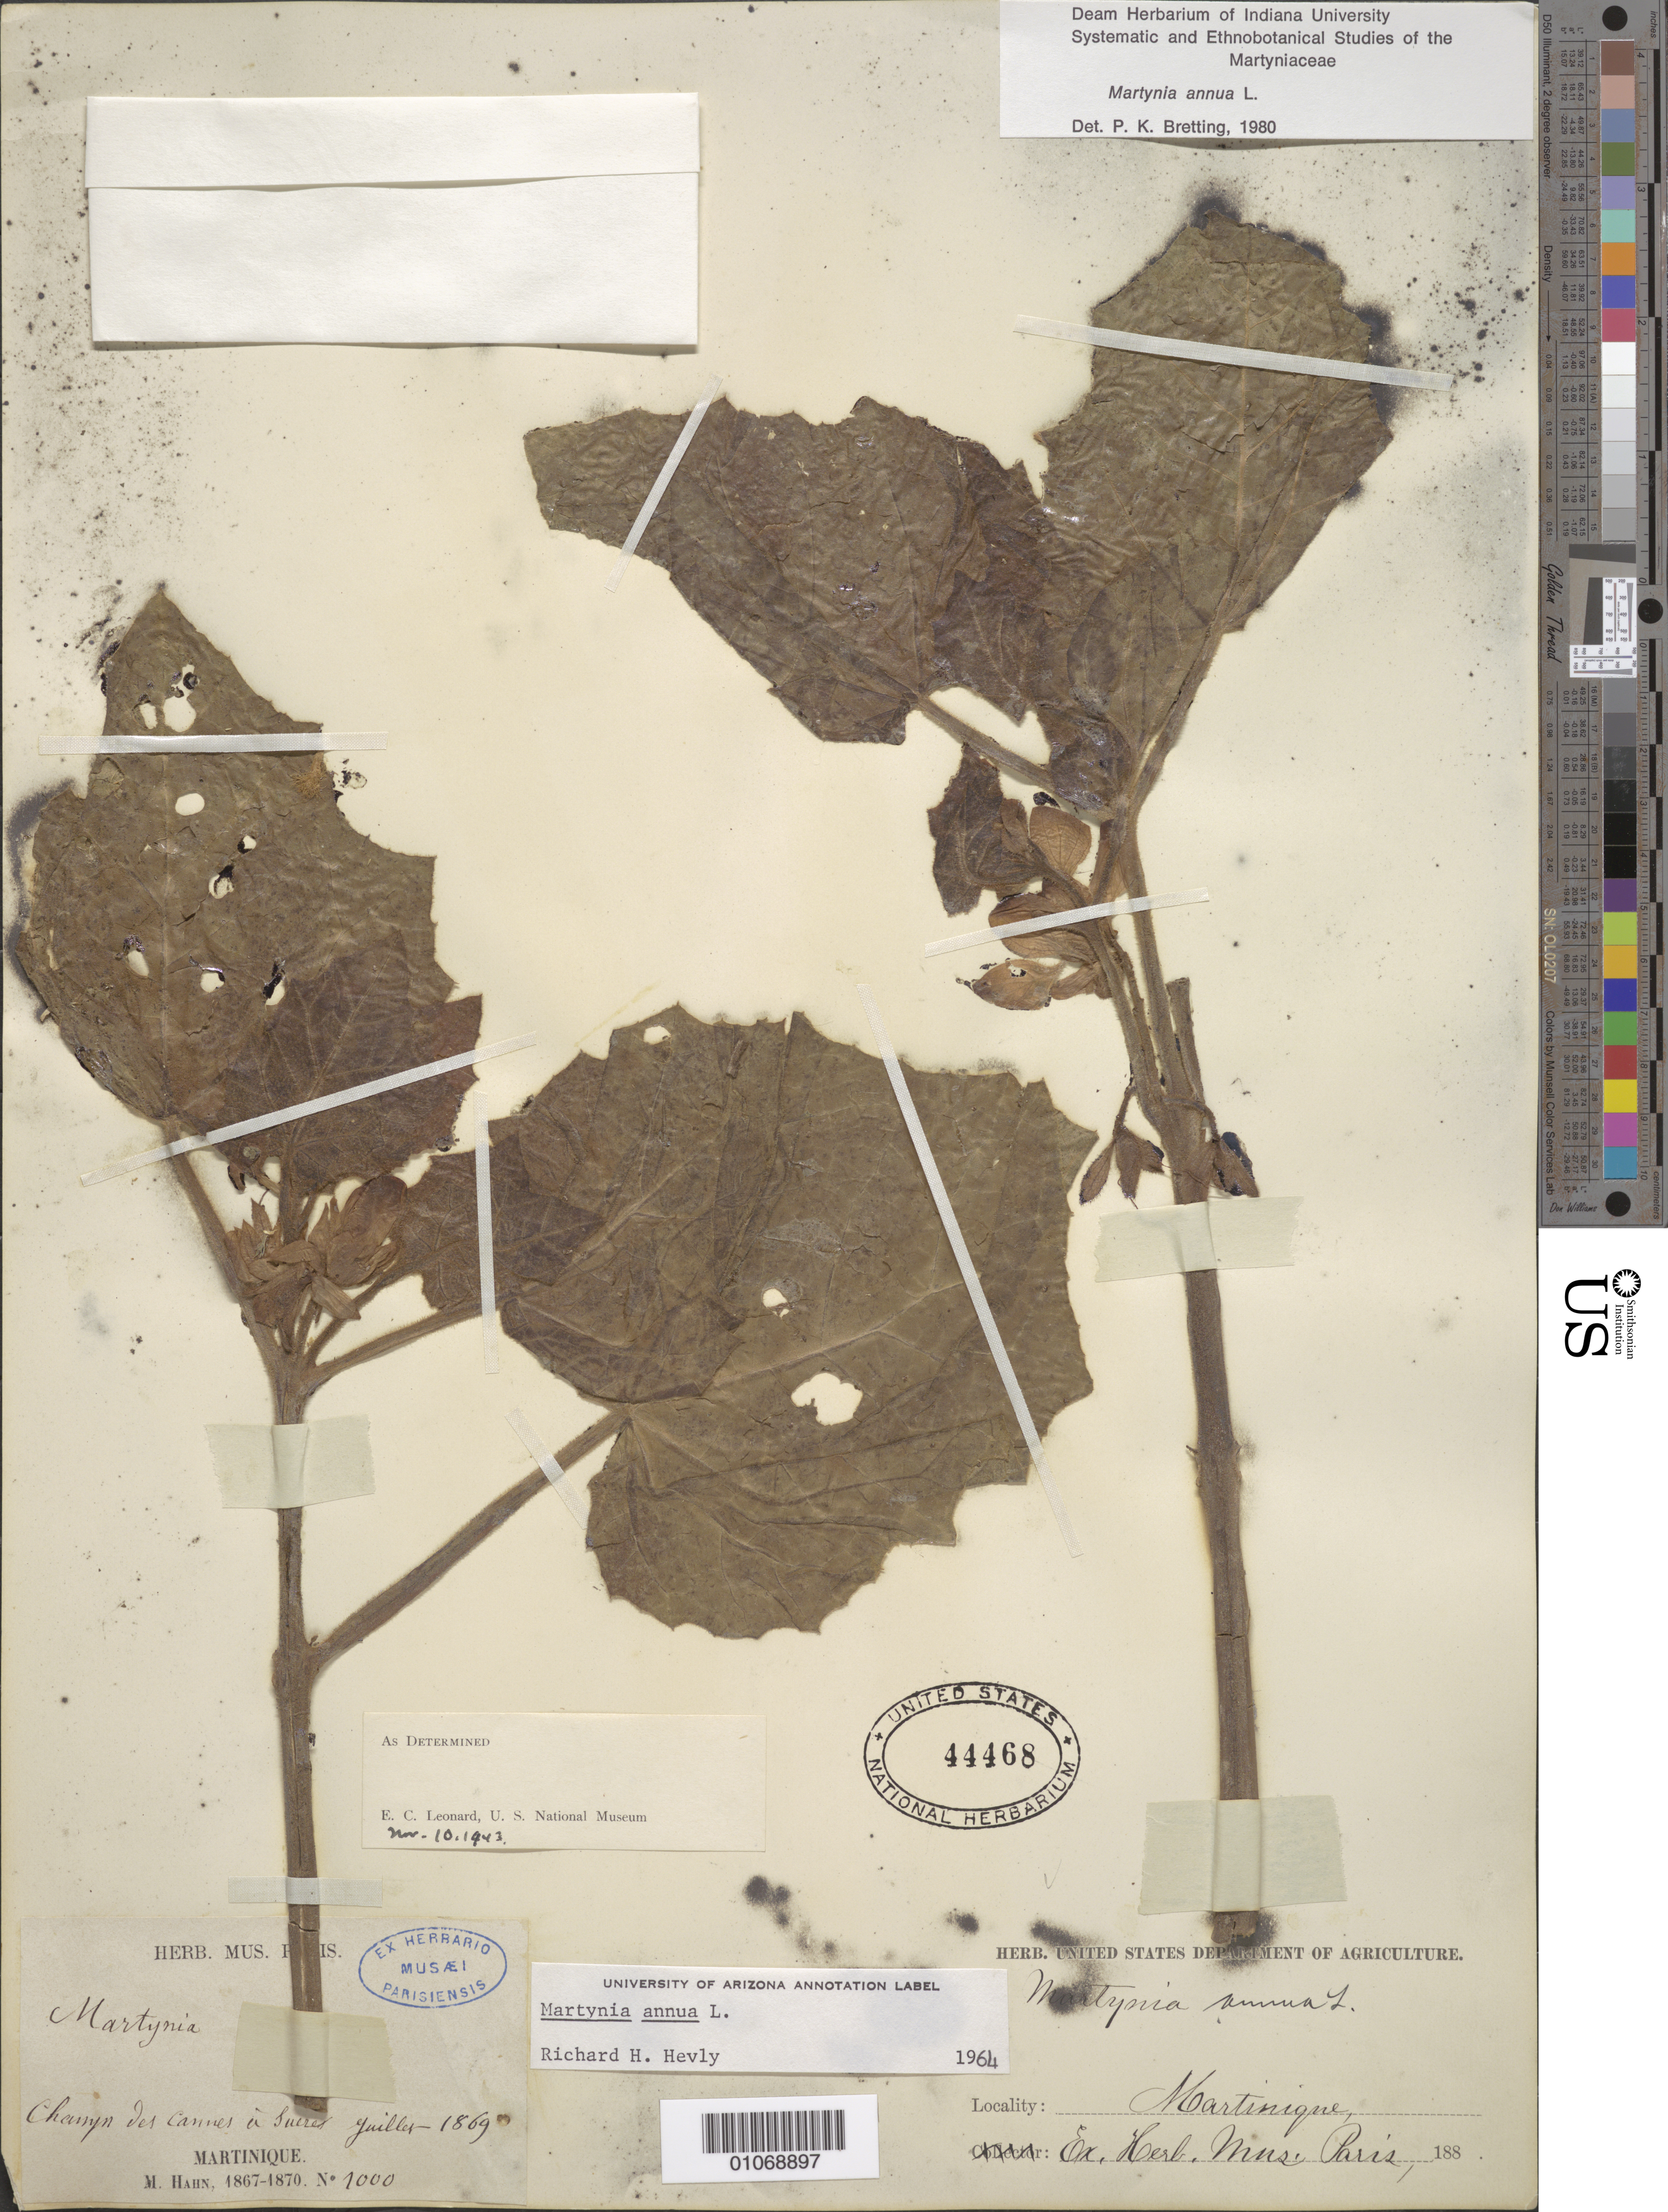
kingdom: Plantae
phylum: Tracheophyta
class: Magnoliopsida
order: Lamiales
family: Martyniaceae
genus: Martynia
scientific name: Martynia annua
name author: L.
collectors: M. Hahn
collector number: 1000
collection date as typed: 01 Jul 1869 to 31 Jul 1869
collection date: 1869-07-01/1869-07-31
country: Martinique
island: Martinique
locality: Champ des cannes in Suerex?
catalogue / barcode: US 44468